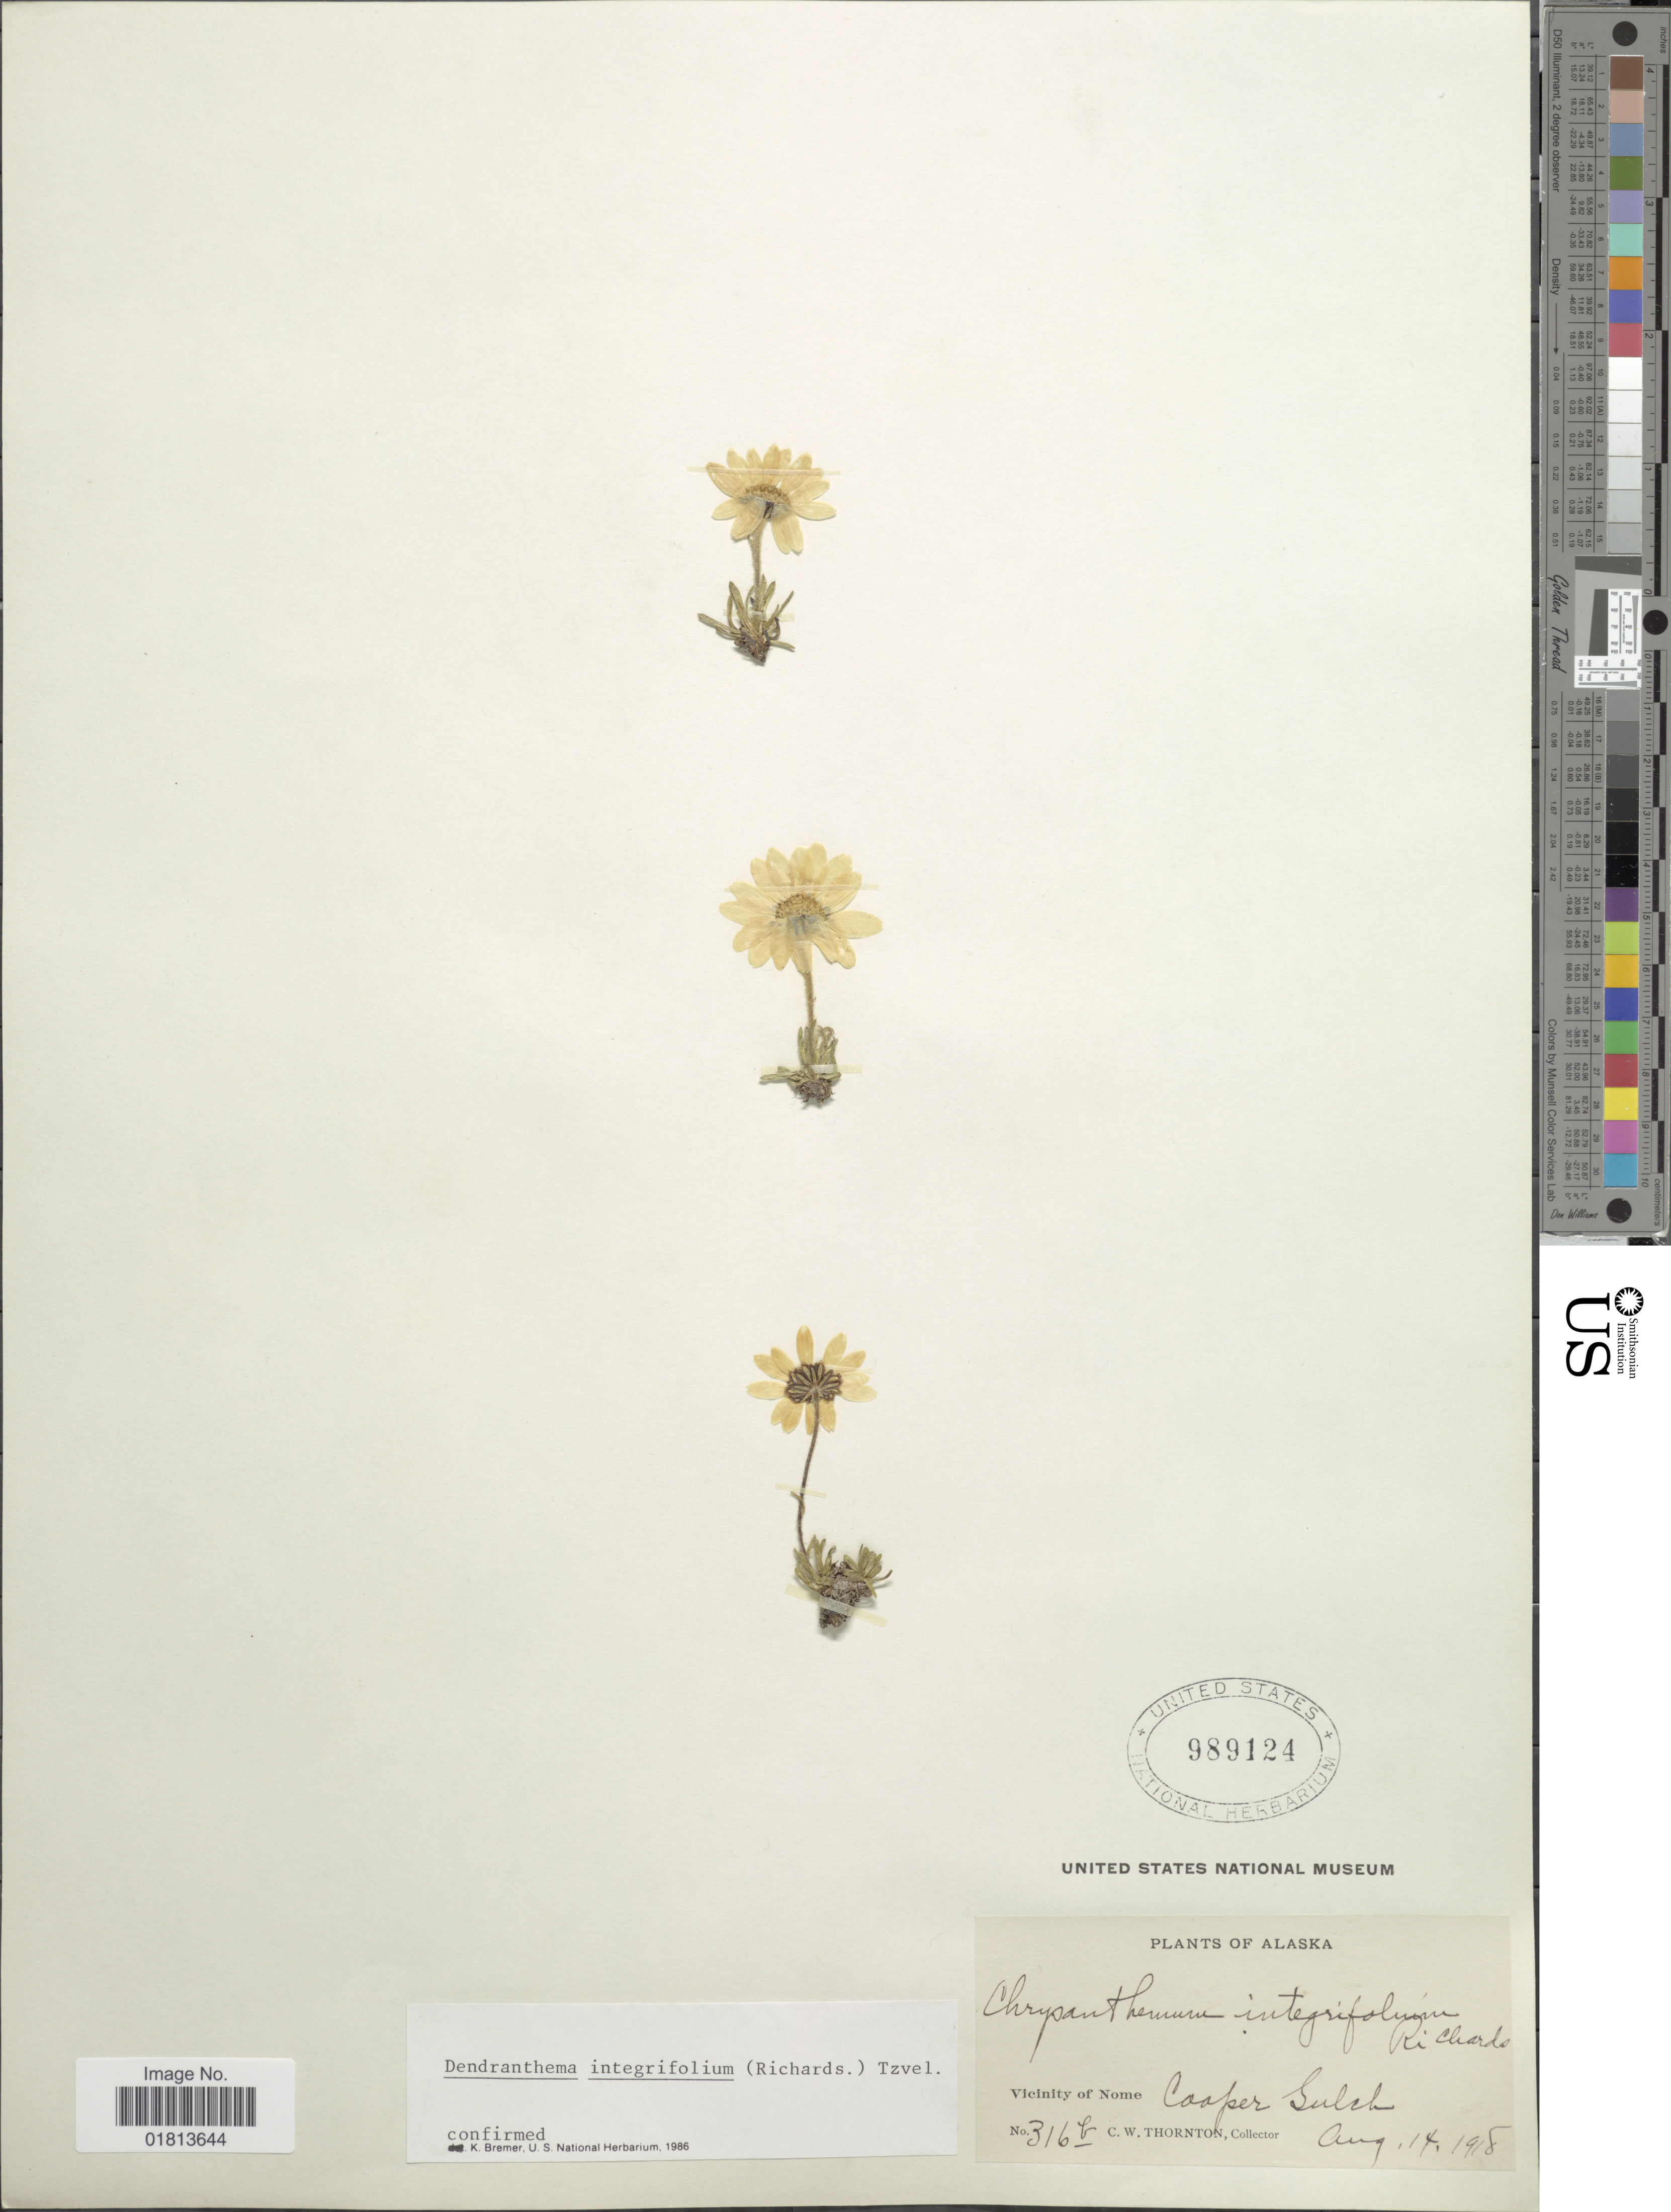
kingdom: Plantae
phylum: Tracheophyta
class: Magnoliopsida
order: Asterales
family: Asteraceae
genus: Dendranthema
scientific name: Dendranthema integrifolium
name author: (Richardson) Tzvelev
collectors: C. Thornton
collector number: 316b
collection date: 1918-08-14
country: United States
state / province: Alaska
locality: Vicinity of Nome, Cooper Gulch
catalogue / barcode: US 989124